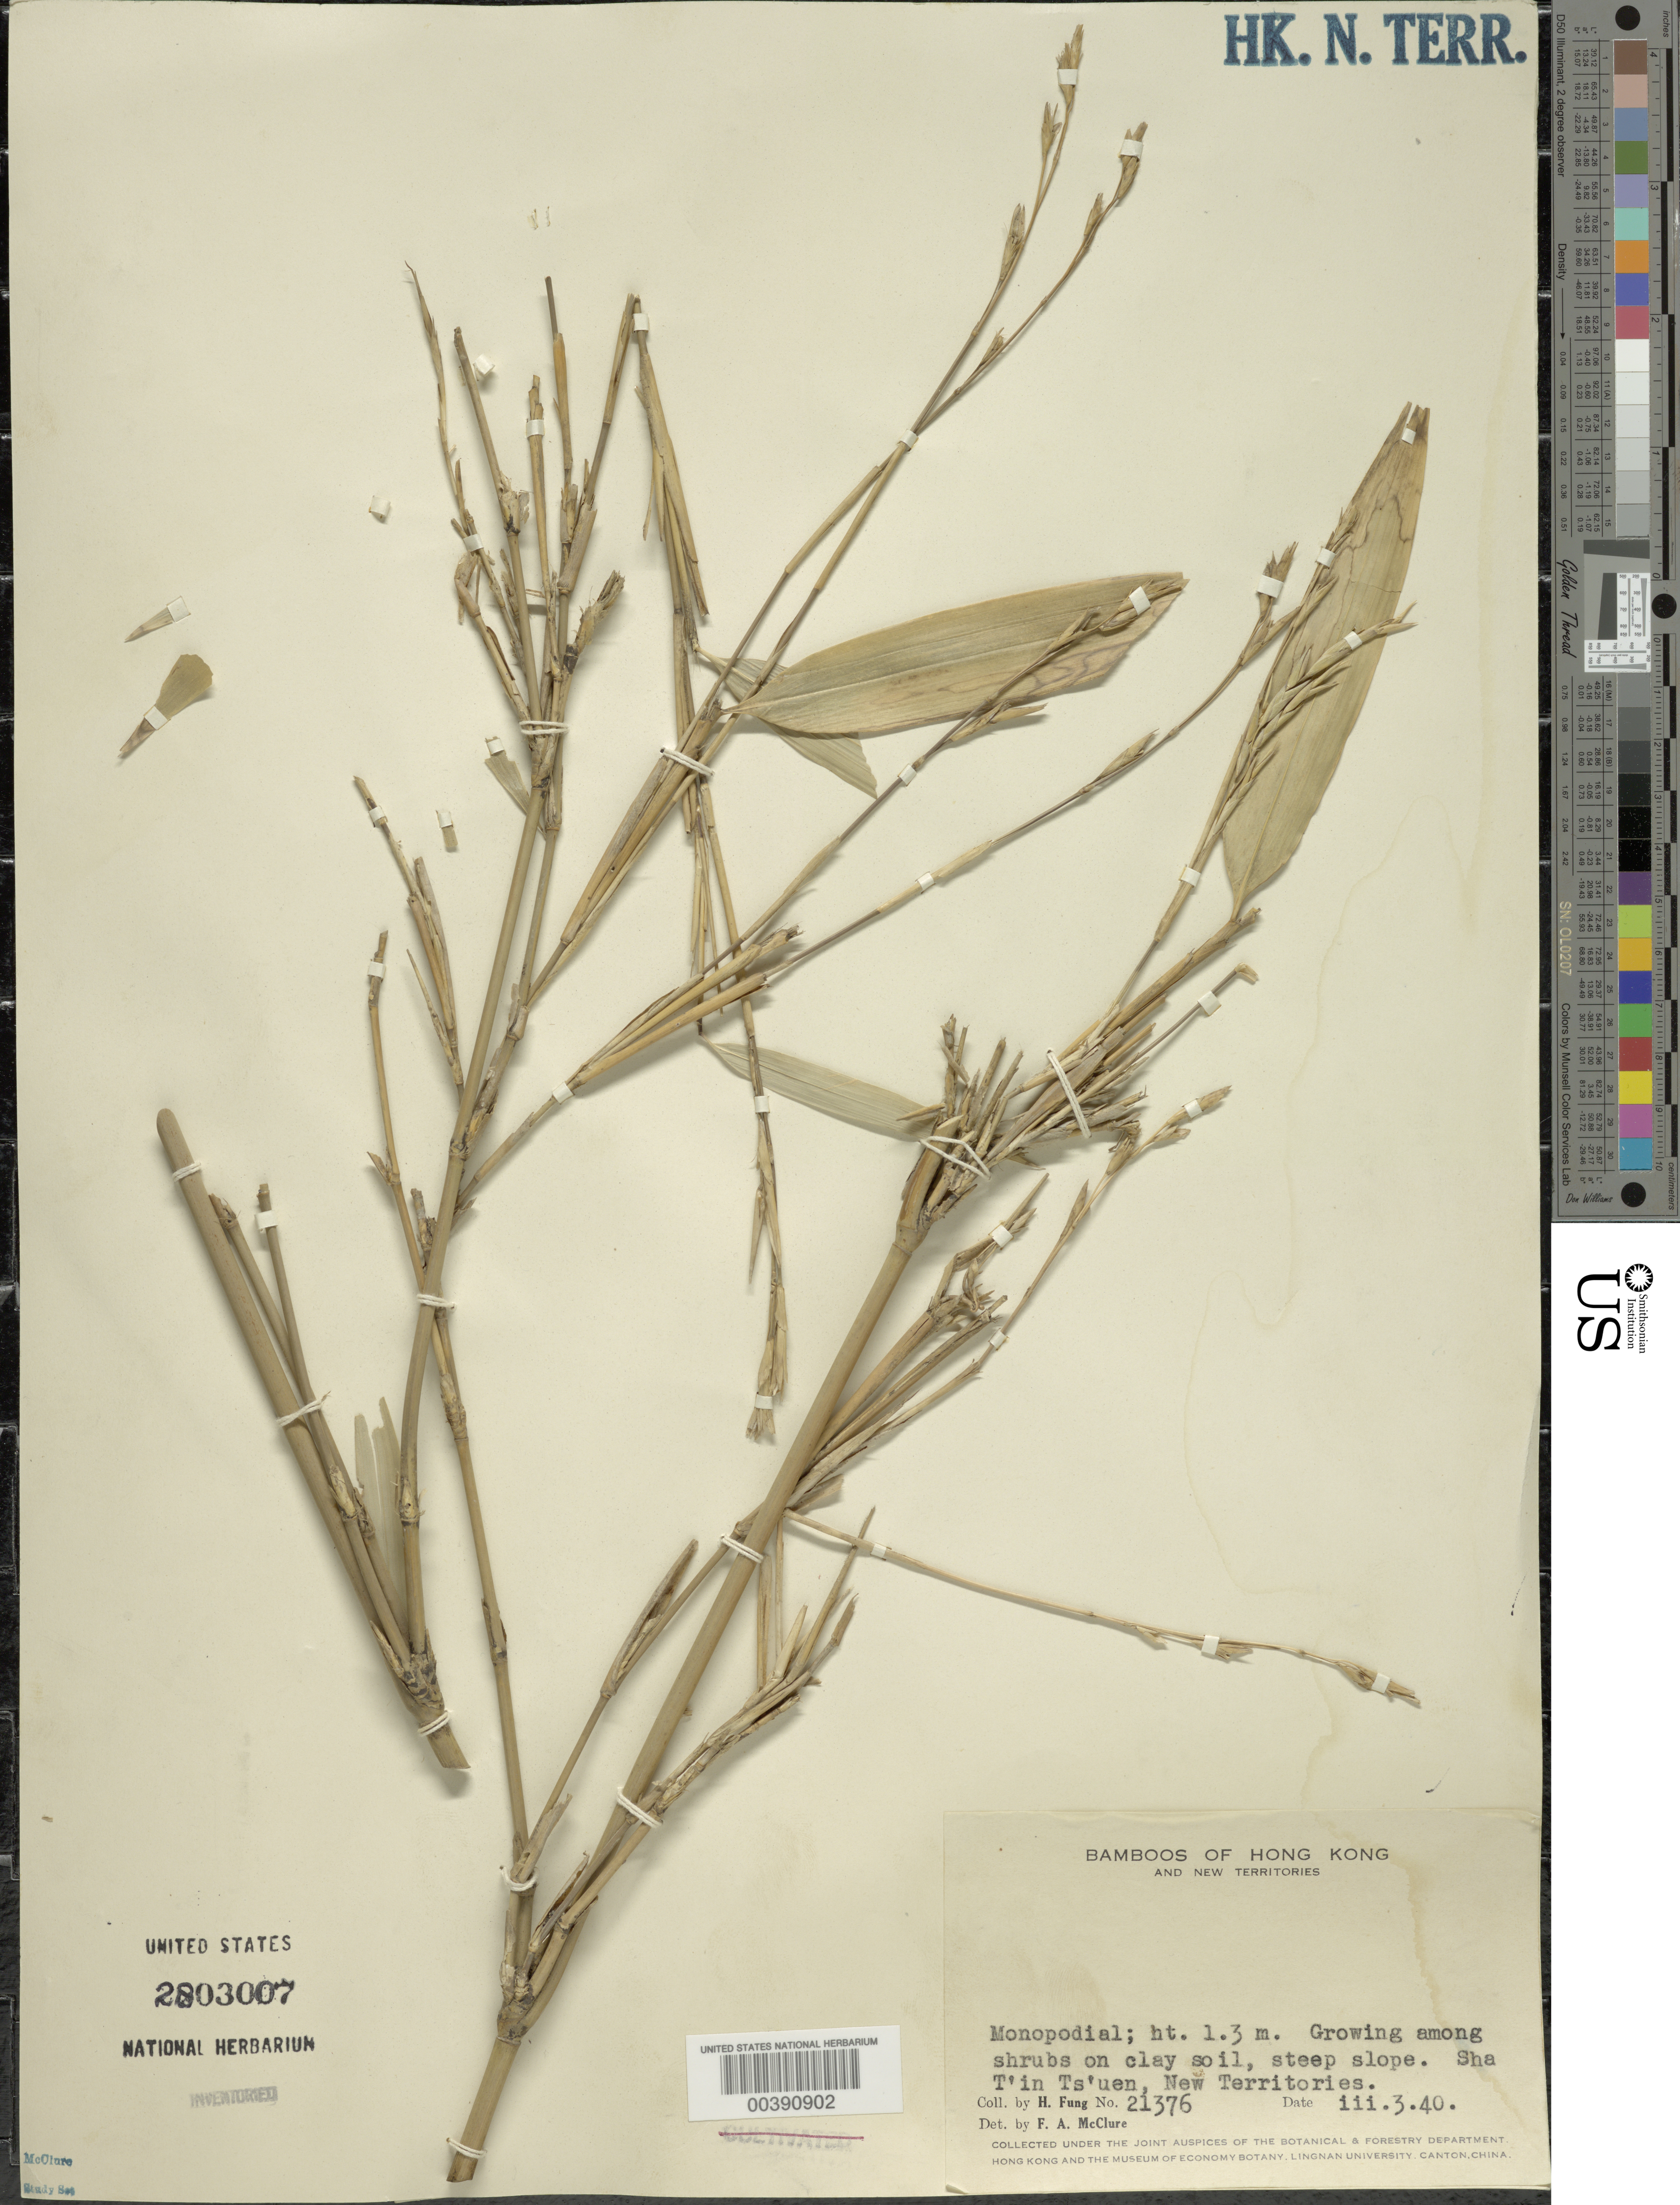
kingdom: Plantae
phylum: Tracheophyta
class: Liliopsida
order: Poales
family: Poaceae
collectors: H. L. Fung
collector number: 21376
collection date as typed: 03 Mar 1940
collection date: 1940-03-03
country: China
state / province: Hong Kong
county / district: New Territories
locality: Sha t'in ts'uen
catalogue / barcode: US 2803007